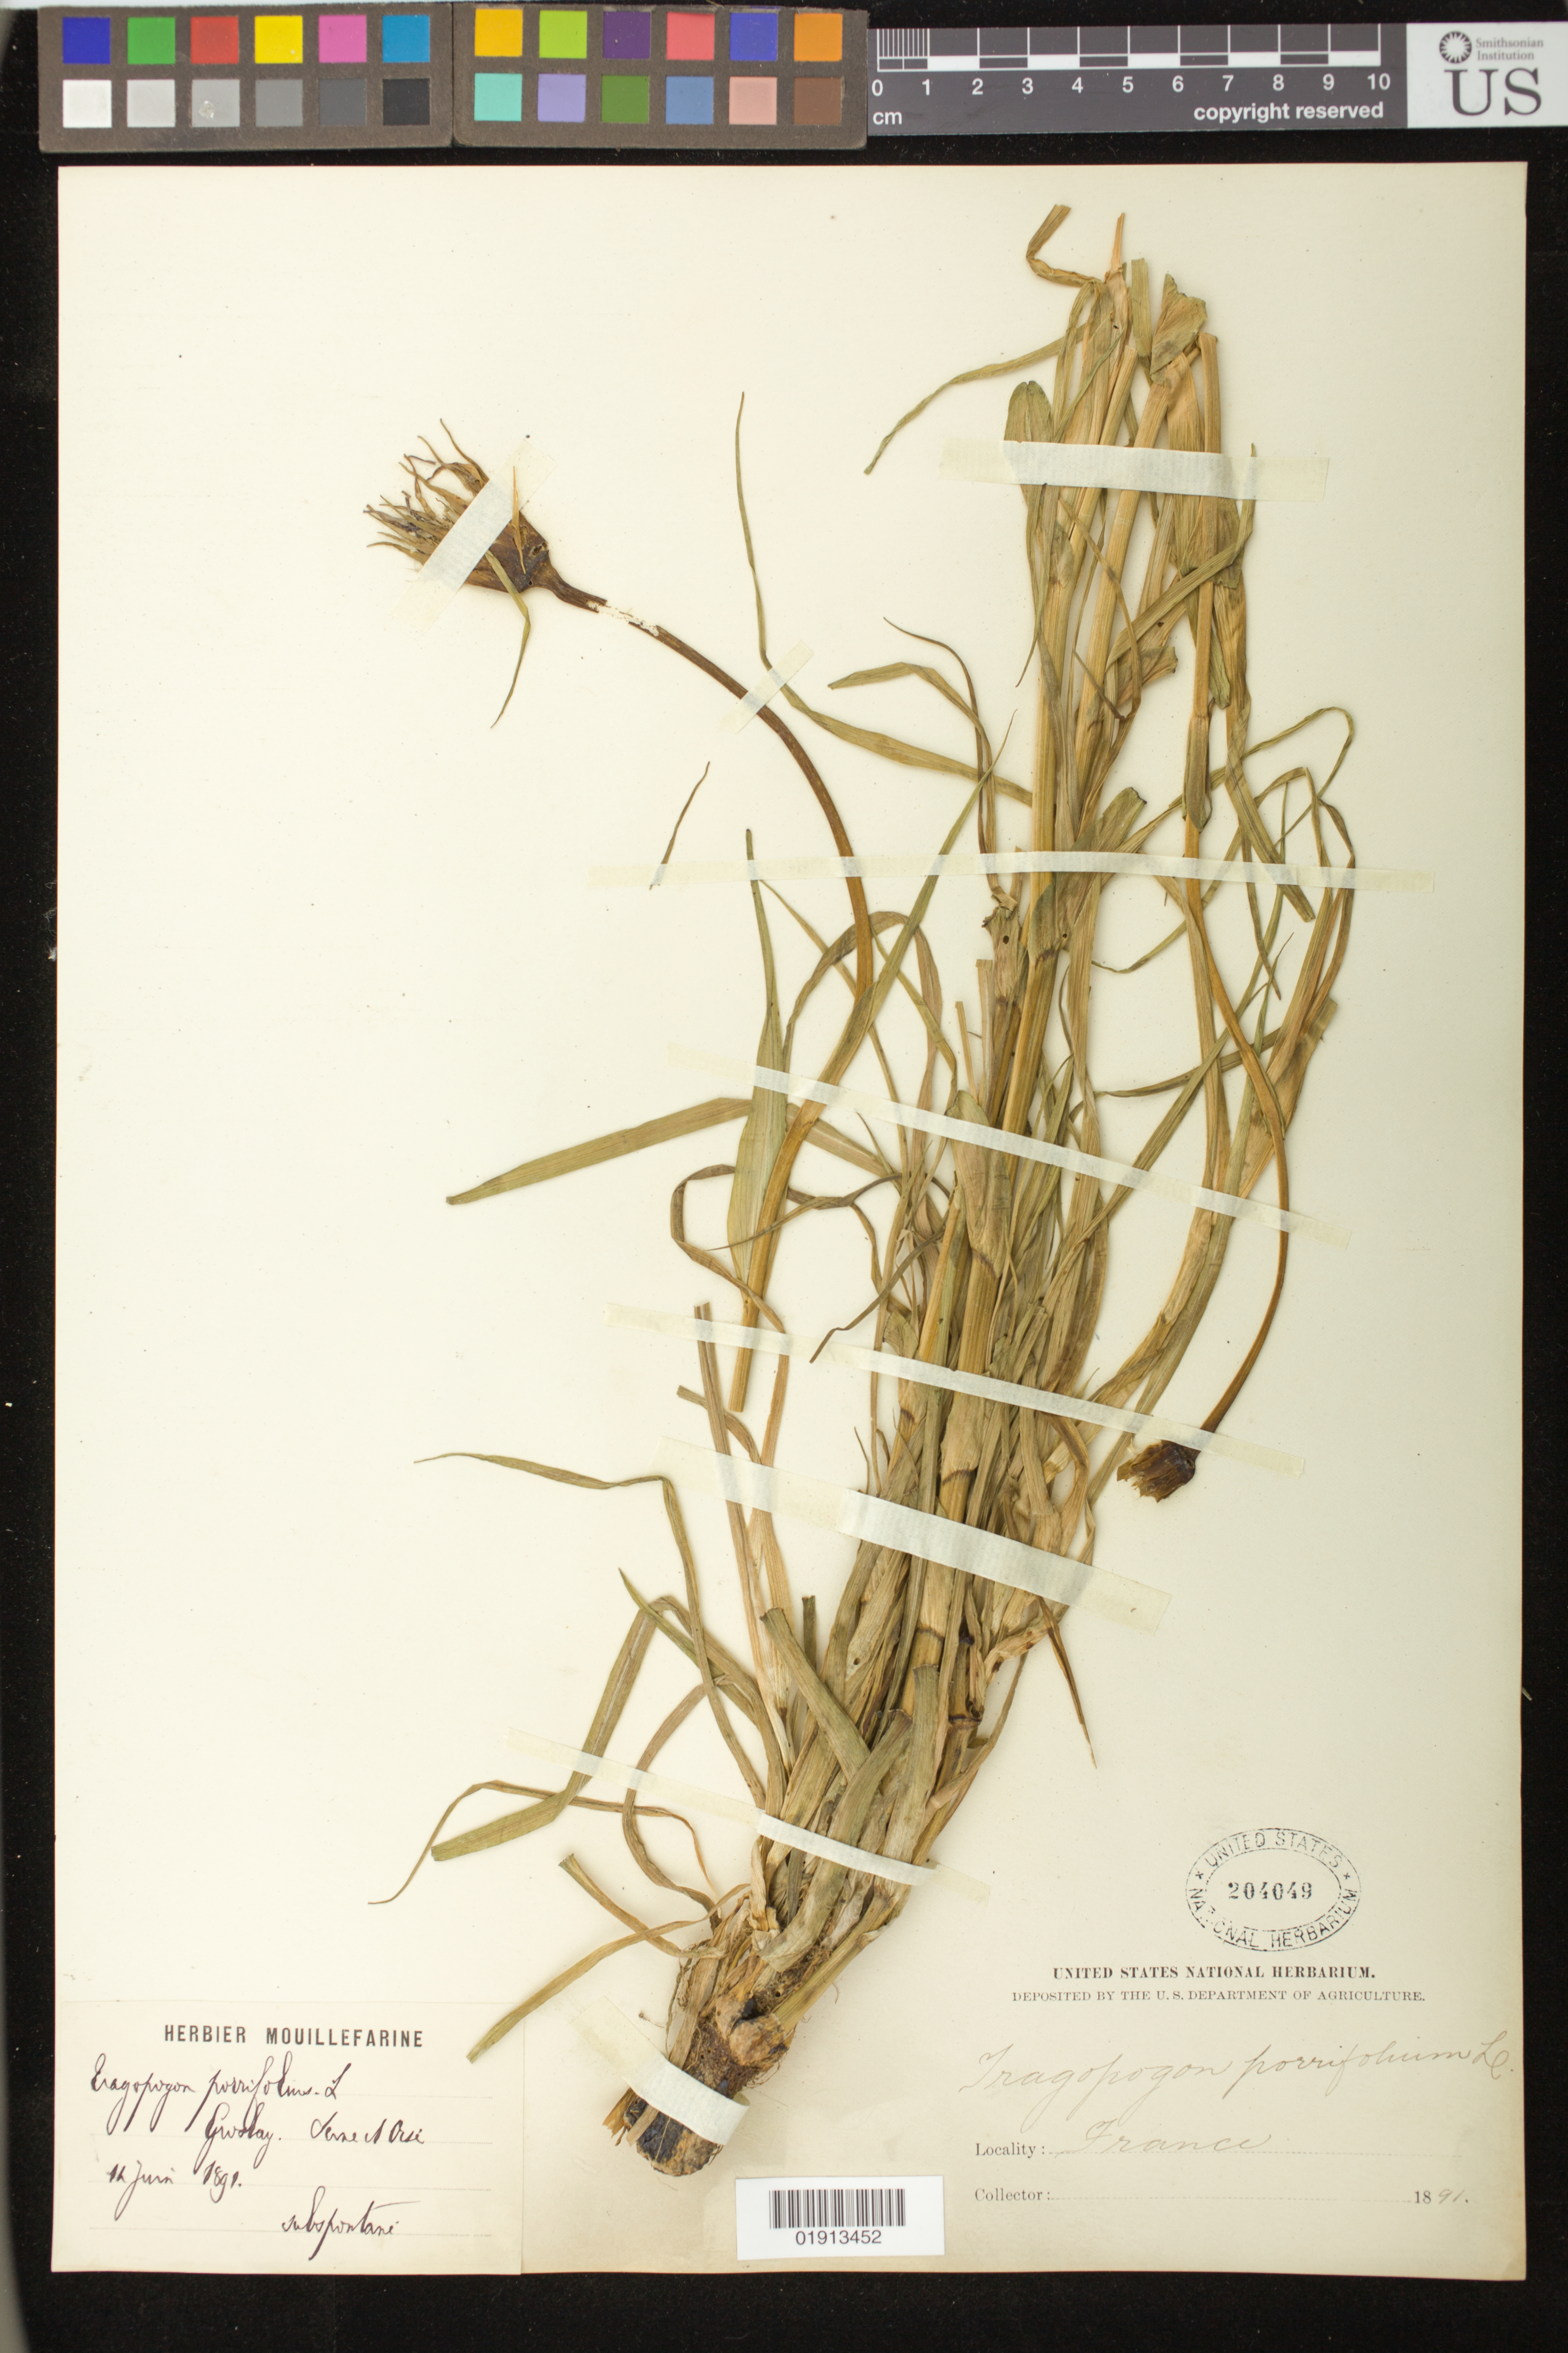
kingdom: Plantae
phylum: Tracheophyta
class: Magnoliopsida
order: Asterales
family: Asteraceae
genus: Tragopogon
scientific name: Tragopogon porrifolius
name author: L.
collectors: ex herb. Mouillefarine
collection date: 1891-06-11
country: France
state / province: Île-de-France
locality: Groslay, Seine et Oise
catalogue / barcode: US 204049